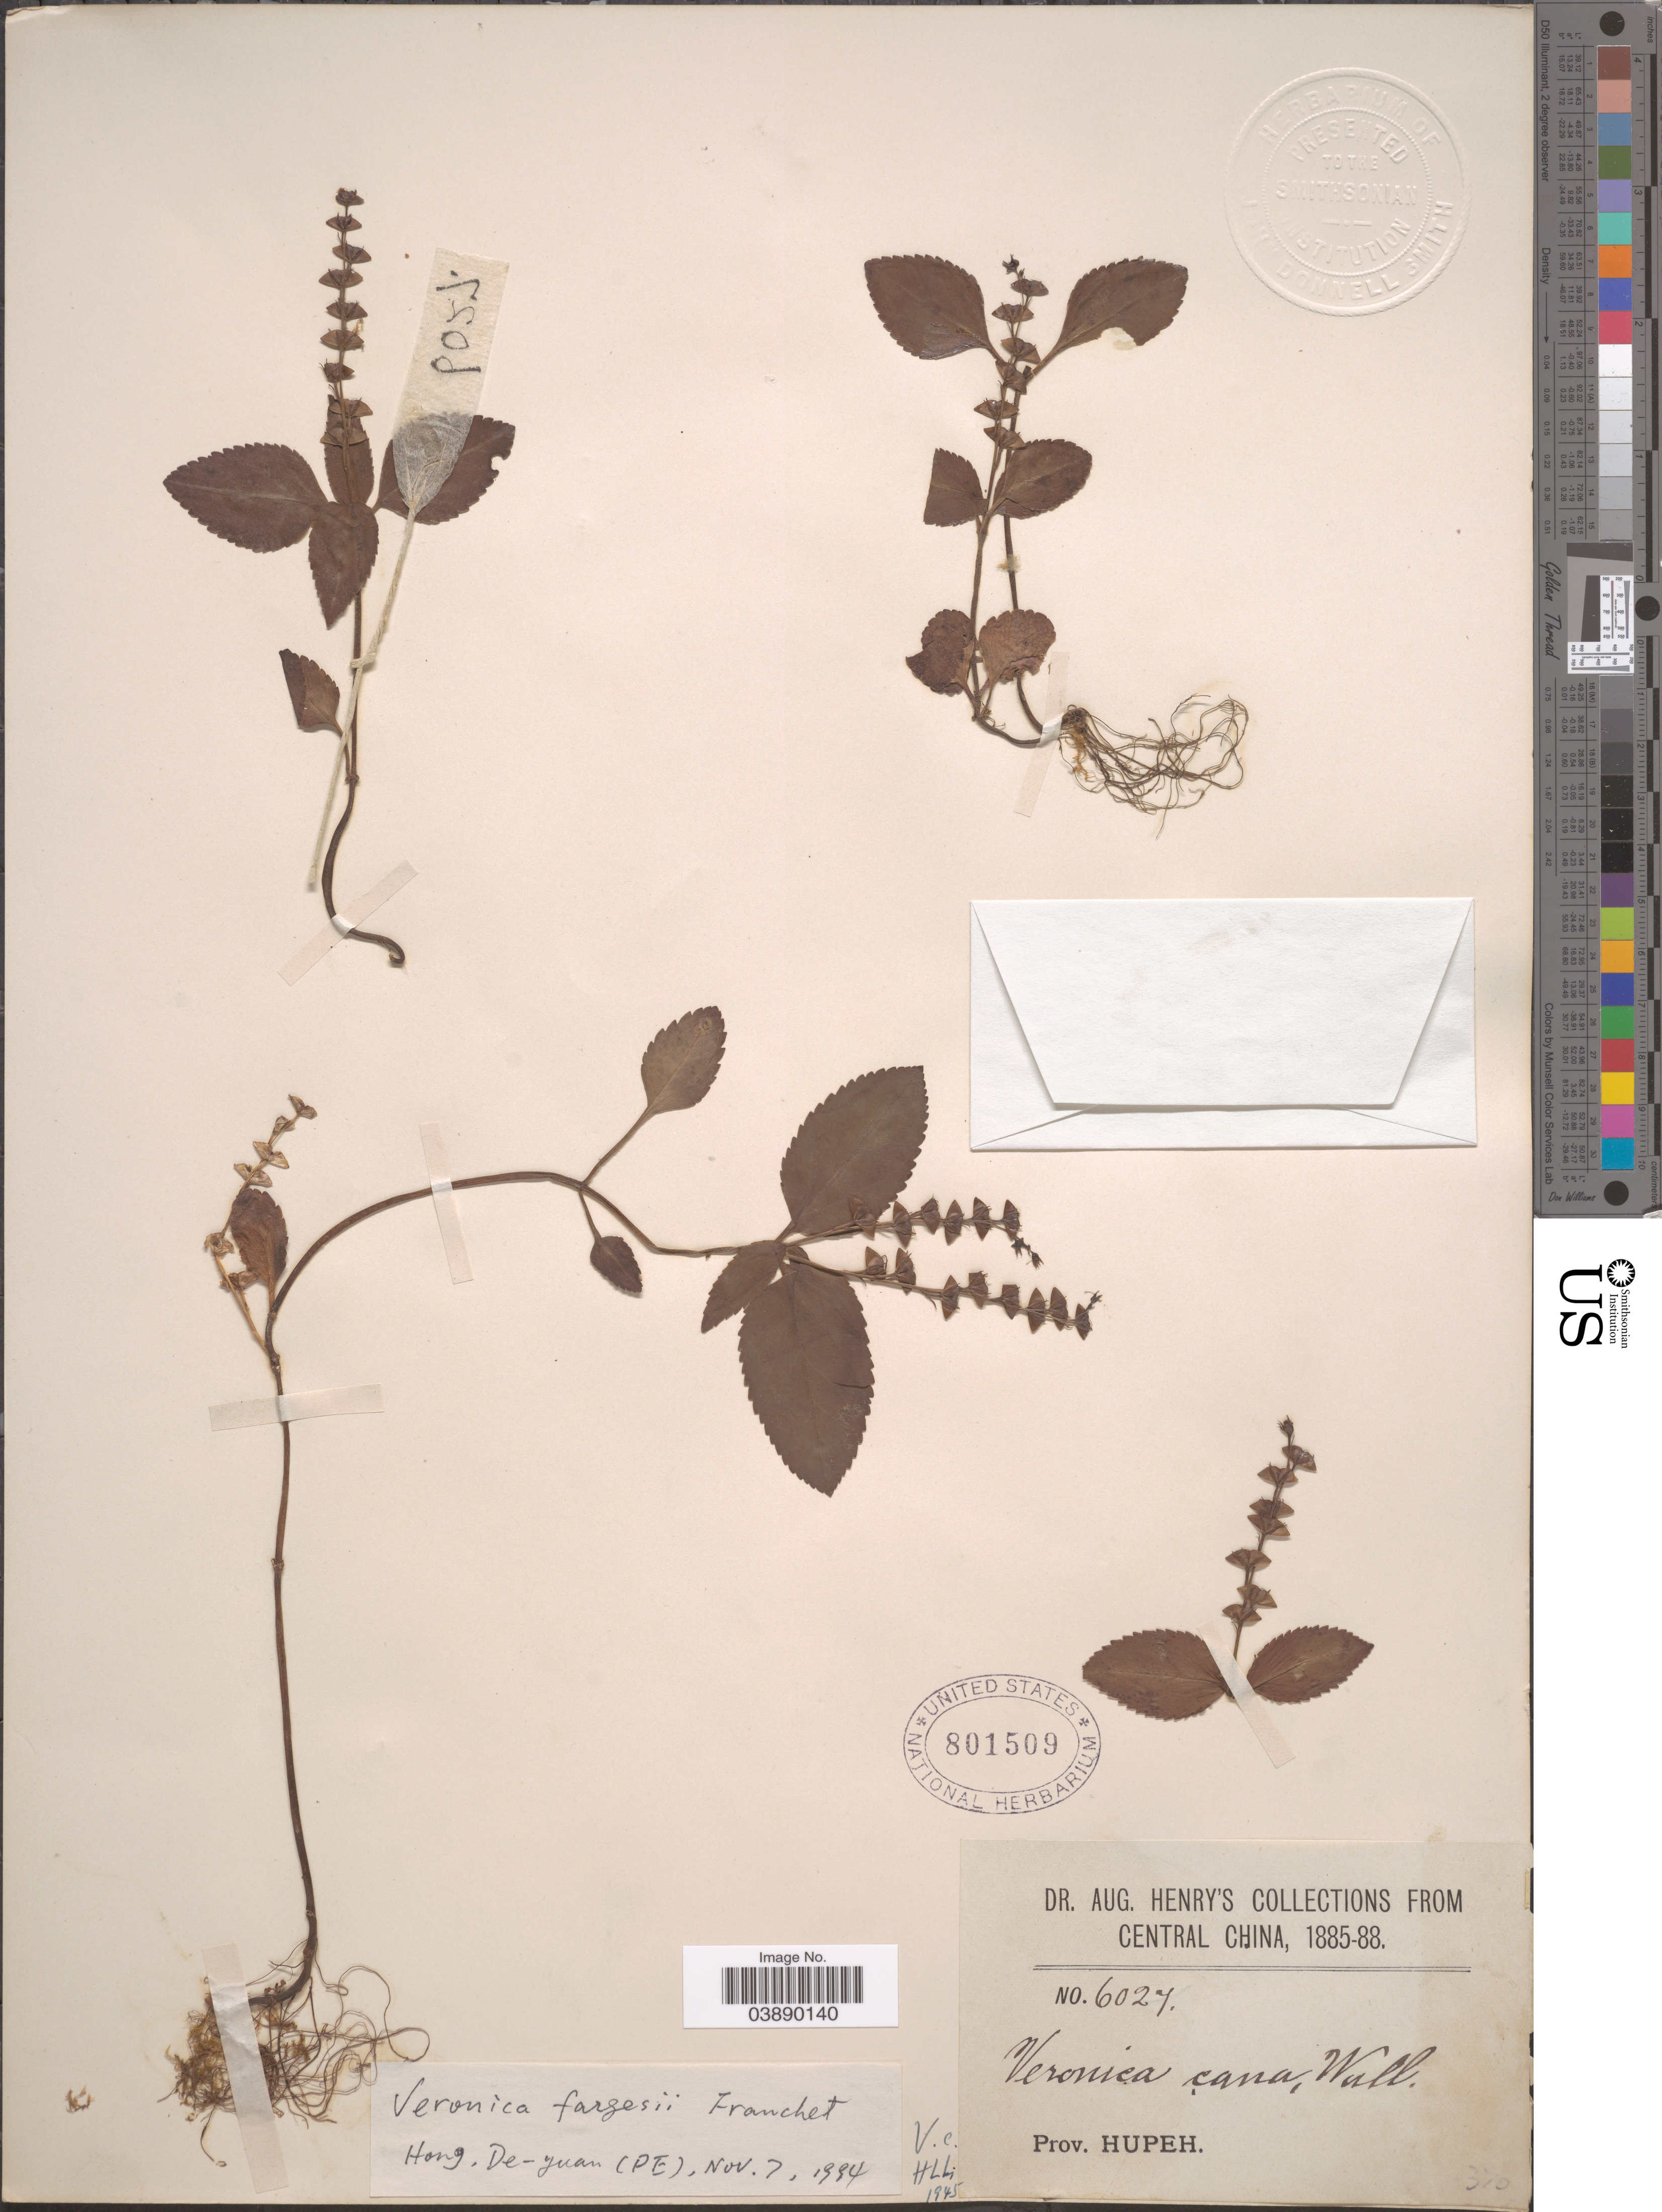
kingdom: Plantae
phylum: Tracheophyta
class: Magnoliopsida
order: Lamiales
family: Plantaginaceae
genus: Veronica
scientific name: Veronica fargesii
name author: Franch.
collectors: A. Henry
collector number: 6027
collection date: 1885/1888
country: China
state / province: Hubei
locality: Central China. Prov. Hupeh.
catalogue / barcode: US 801509